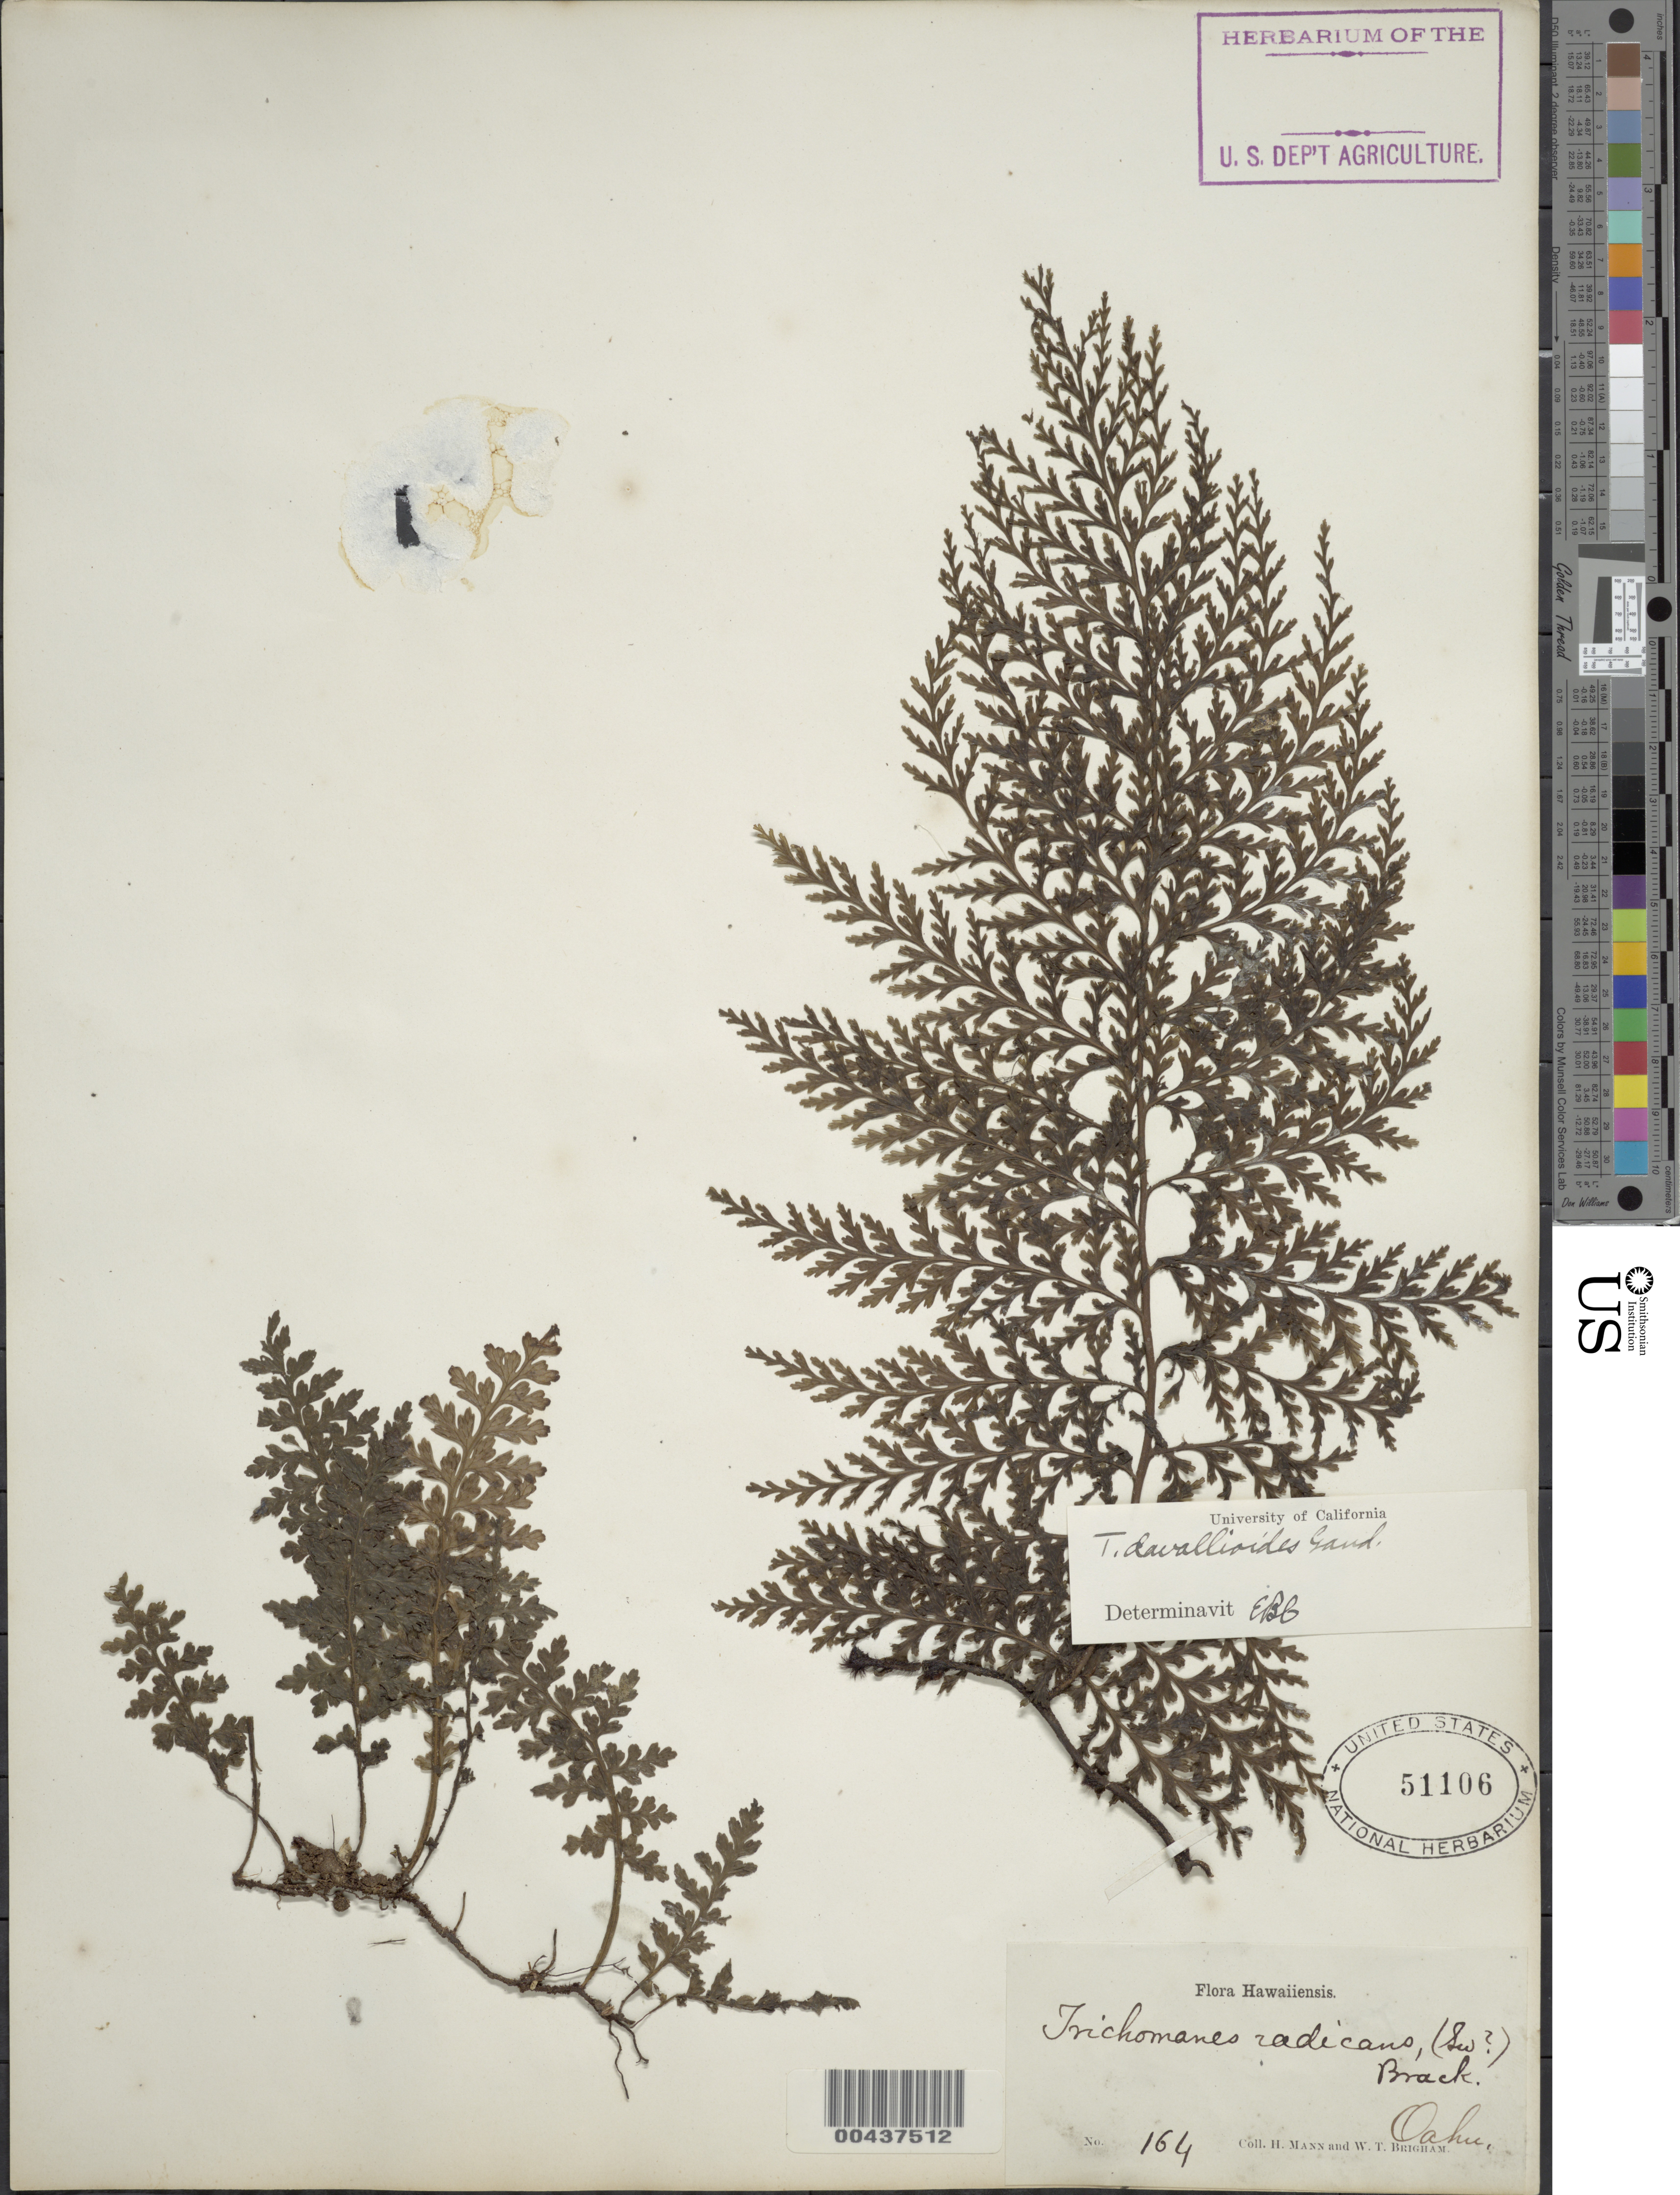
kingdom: Plantae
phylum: Tracheophyta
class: Polypodiopsida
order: Hymenophyllales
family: Hymenophyllaceae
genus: Vandenboschia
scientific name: Vandenboschia davallioides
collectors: H. Mann & W. T. Brigham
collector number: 164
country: United States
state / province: Hawaii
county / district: Honolulu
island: Oahu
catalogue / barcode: US 51106